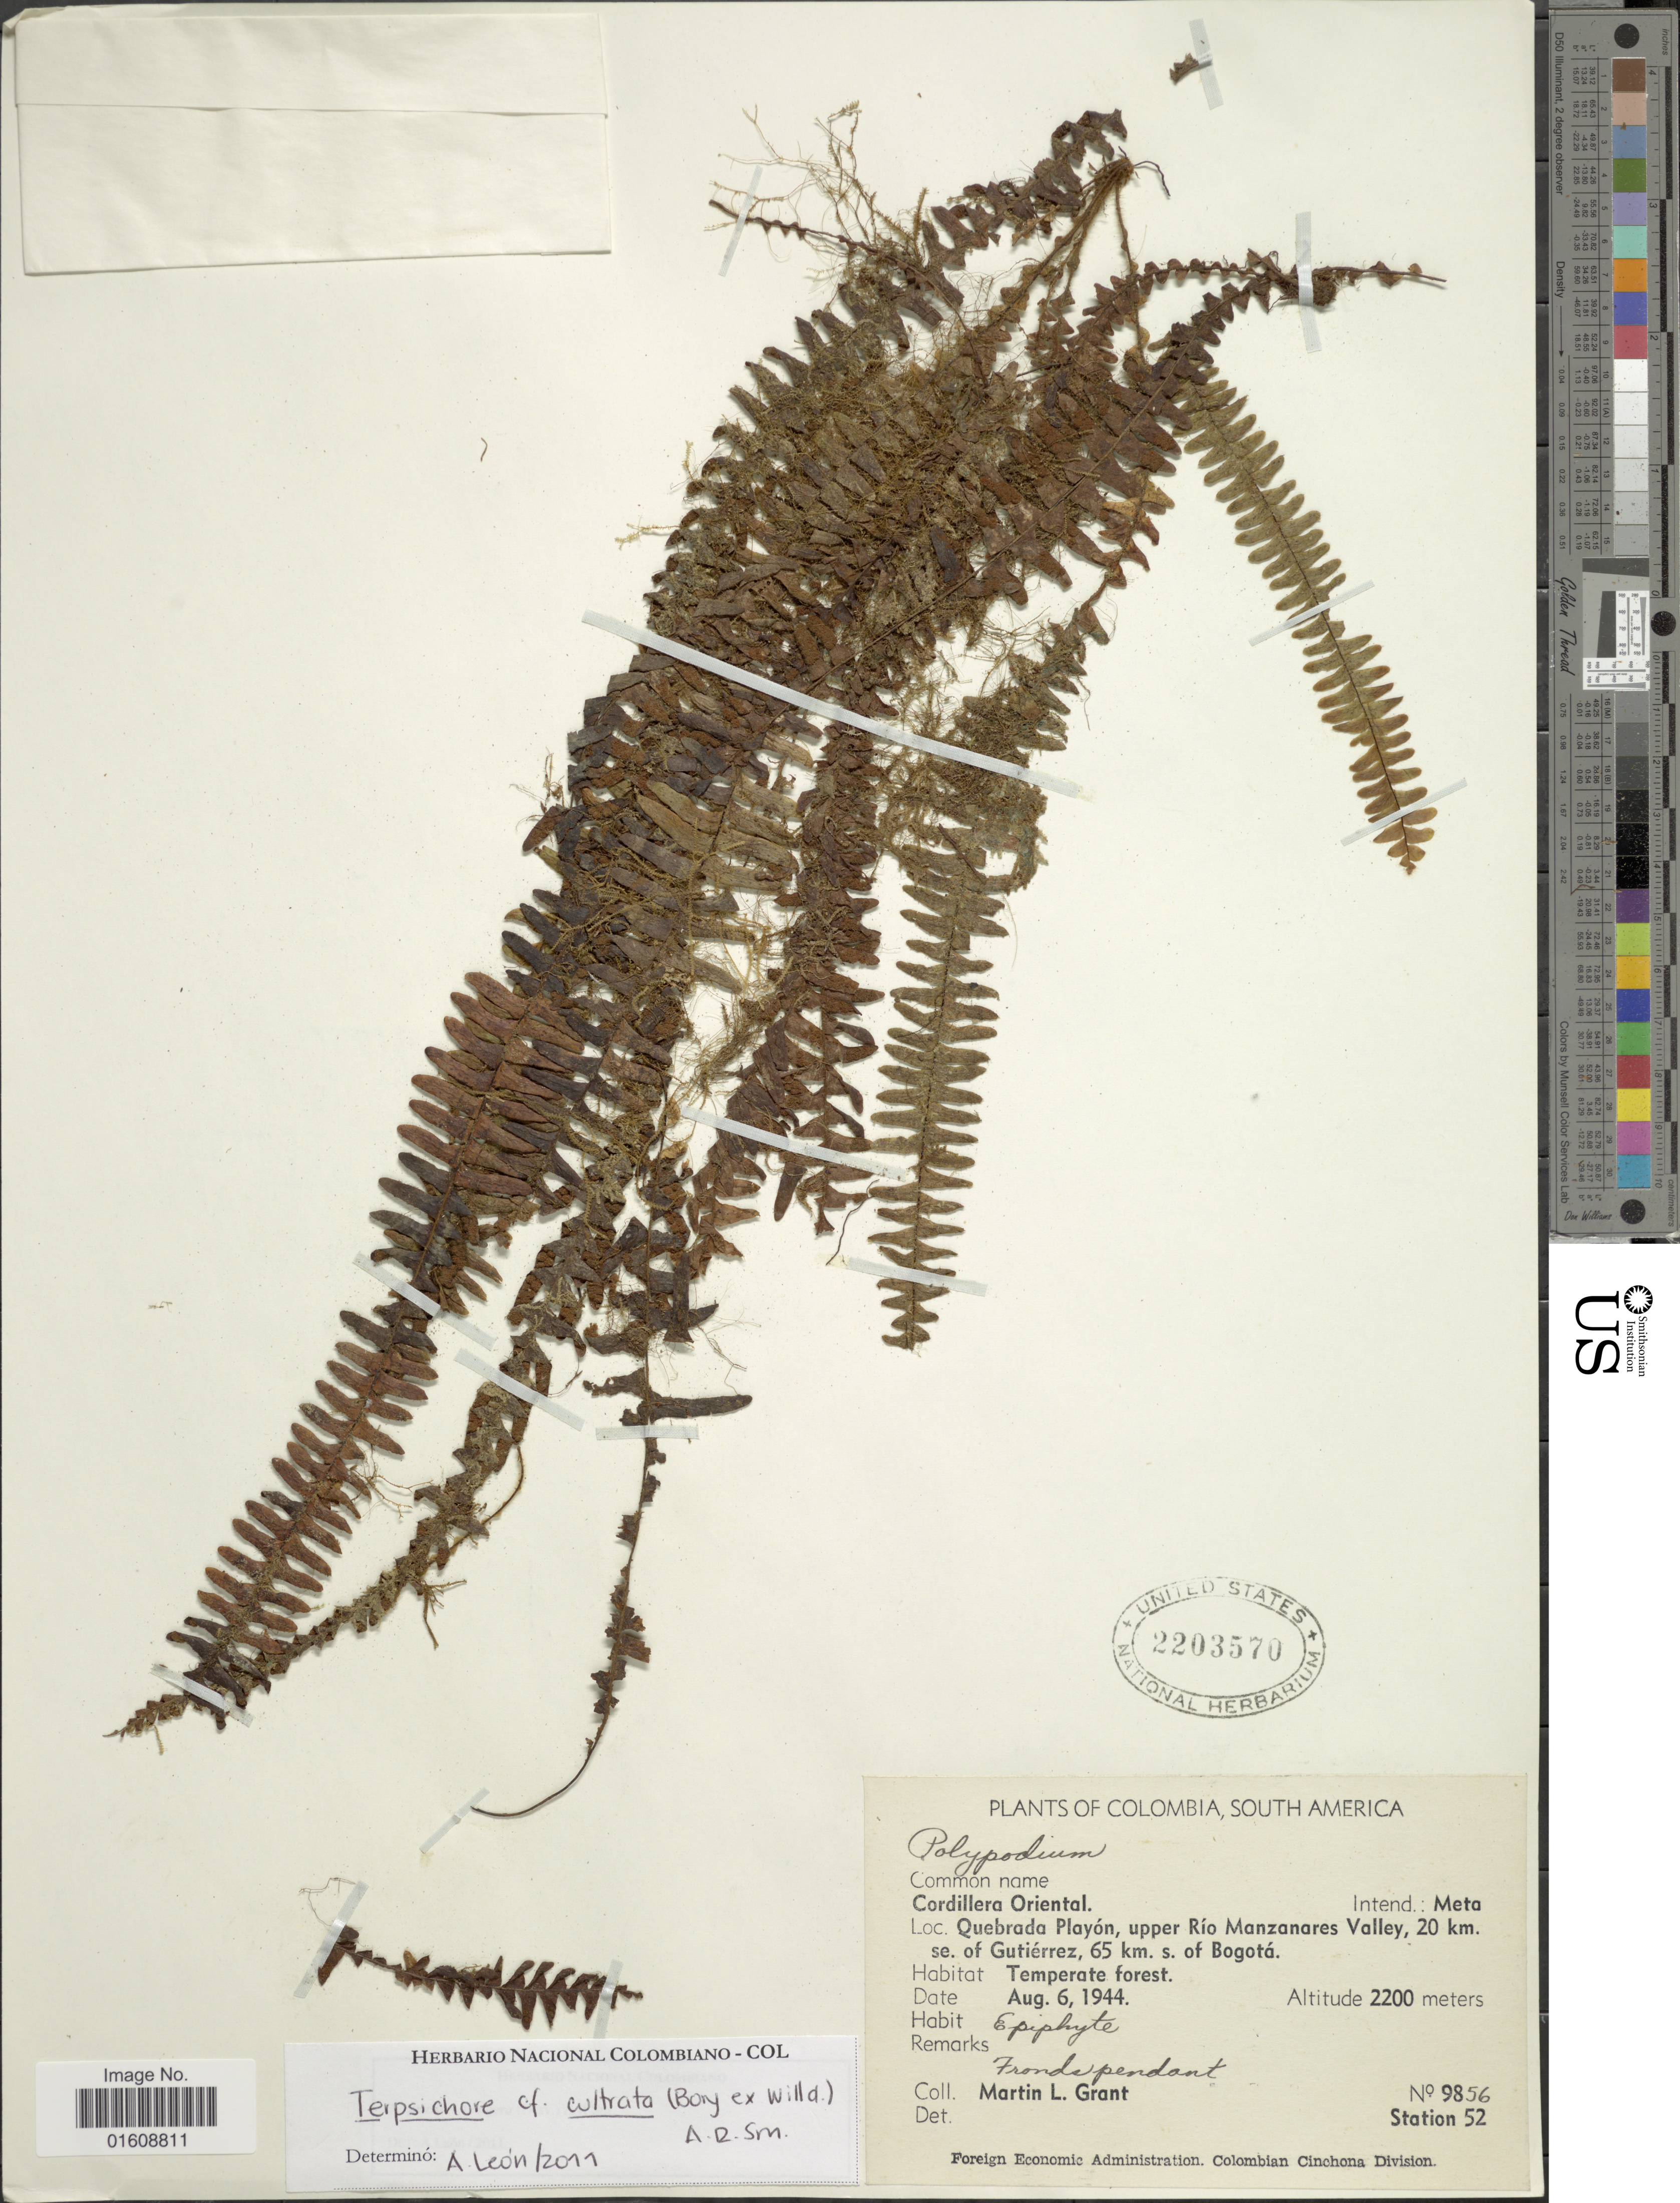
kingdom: Plantae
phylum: Tracheophyta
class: Polypodiopsida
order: Polypodiales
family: Polypodiaceae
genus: Alansmia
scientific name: Alansmia cultrata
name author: (Bory ex Willd.) Moguel & M. Kessler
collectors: M. L. Grant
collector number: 9856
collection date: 1944-08-06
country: Colombia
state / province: Meta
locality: Cordillera Oriental. Quebrada Playón, upper Río Manzanares Valley, 20 km. se. of Gutiérrez, 65 km. s. of Bogotá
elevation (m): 2200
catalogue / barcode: US 2203570